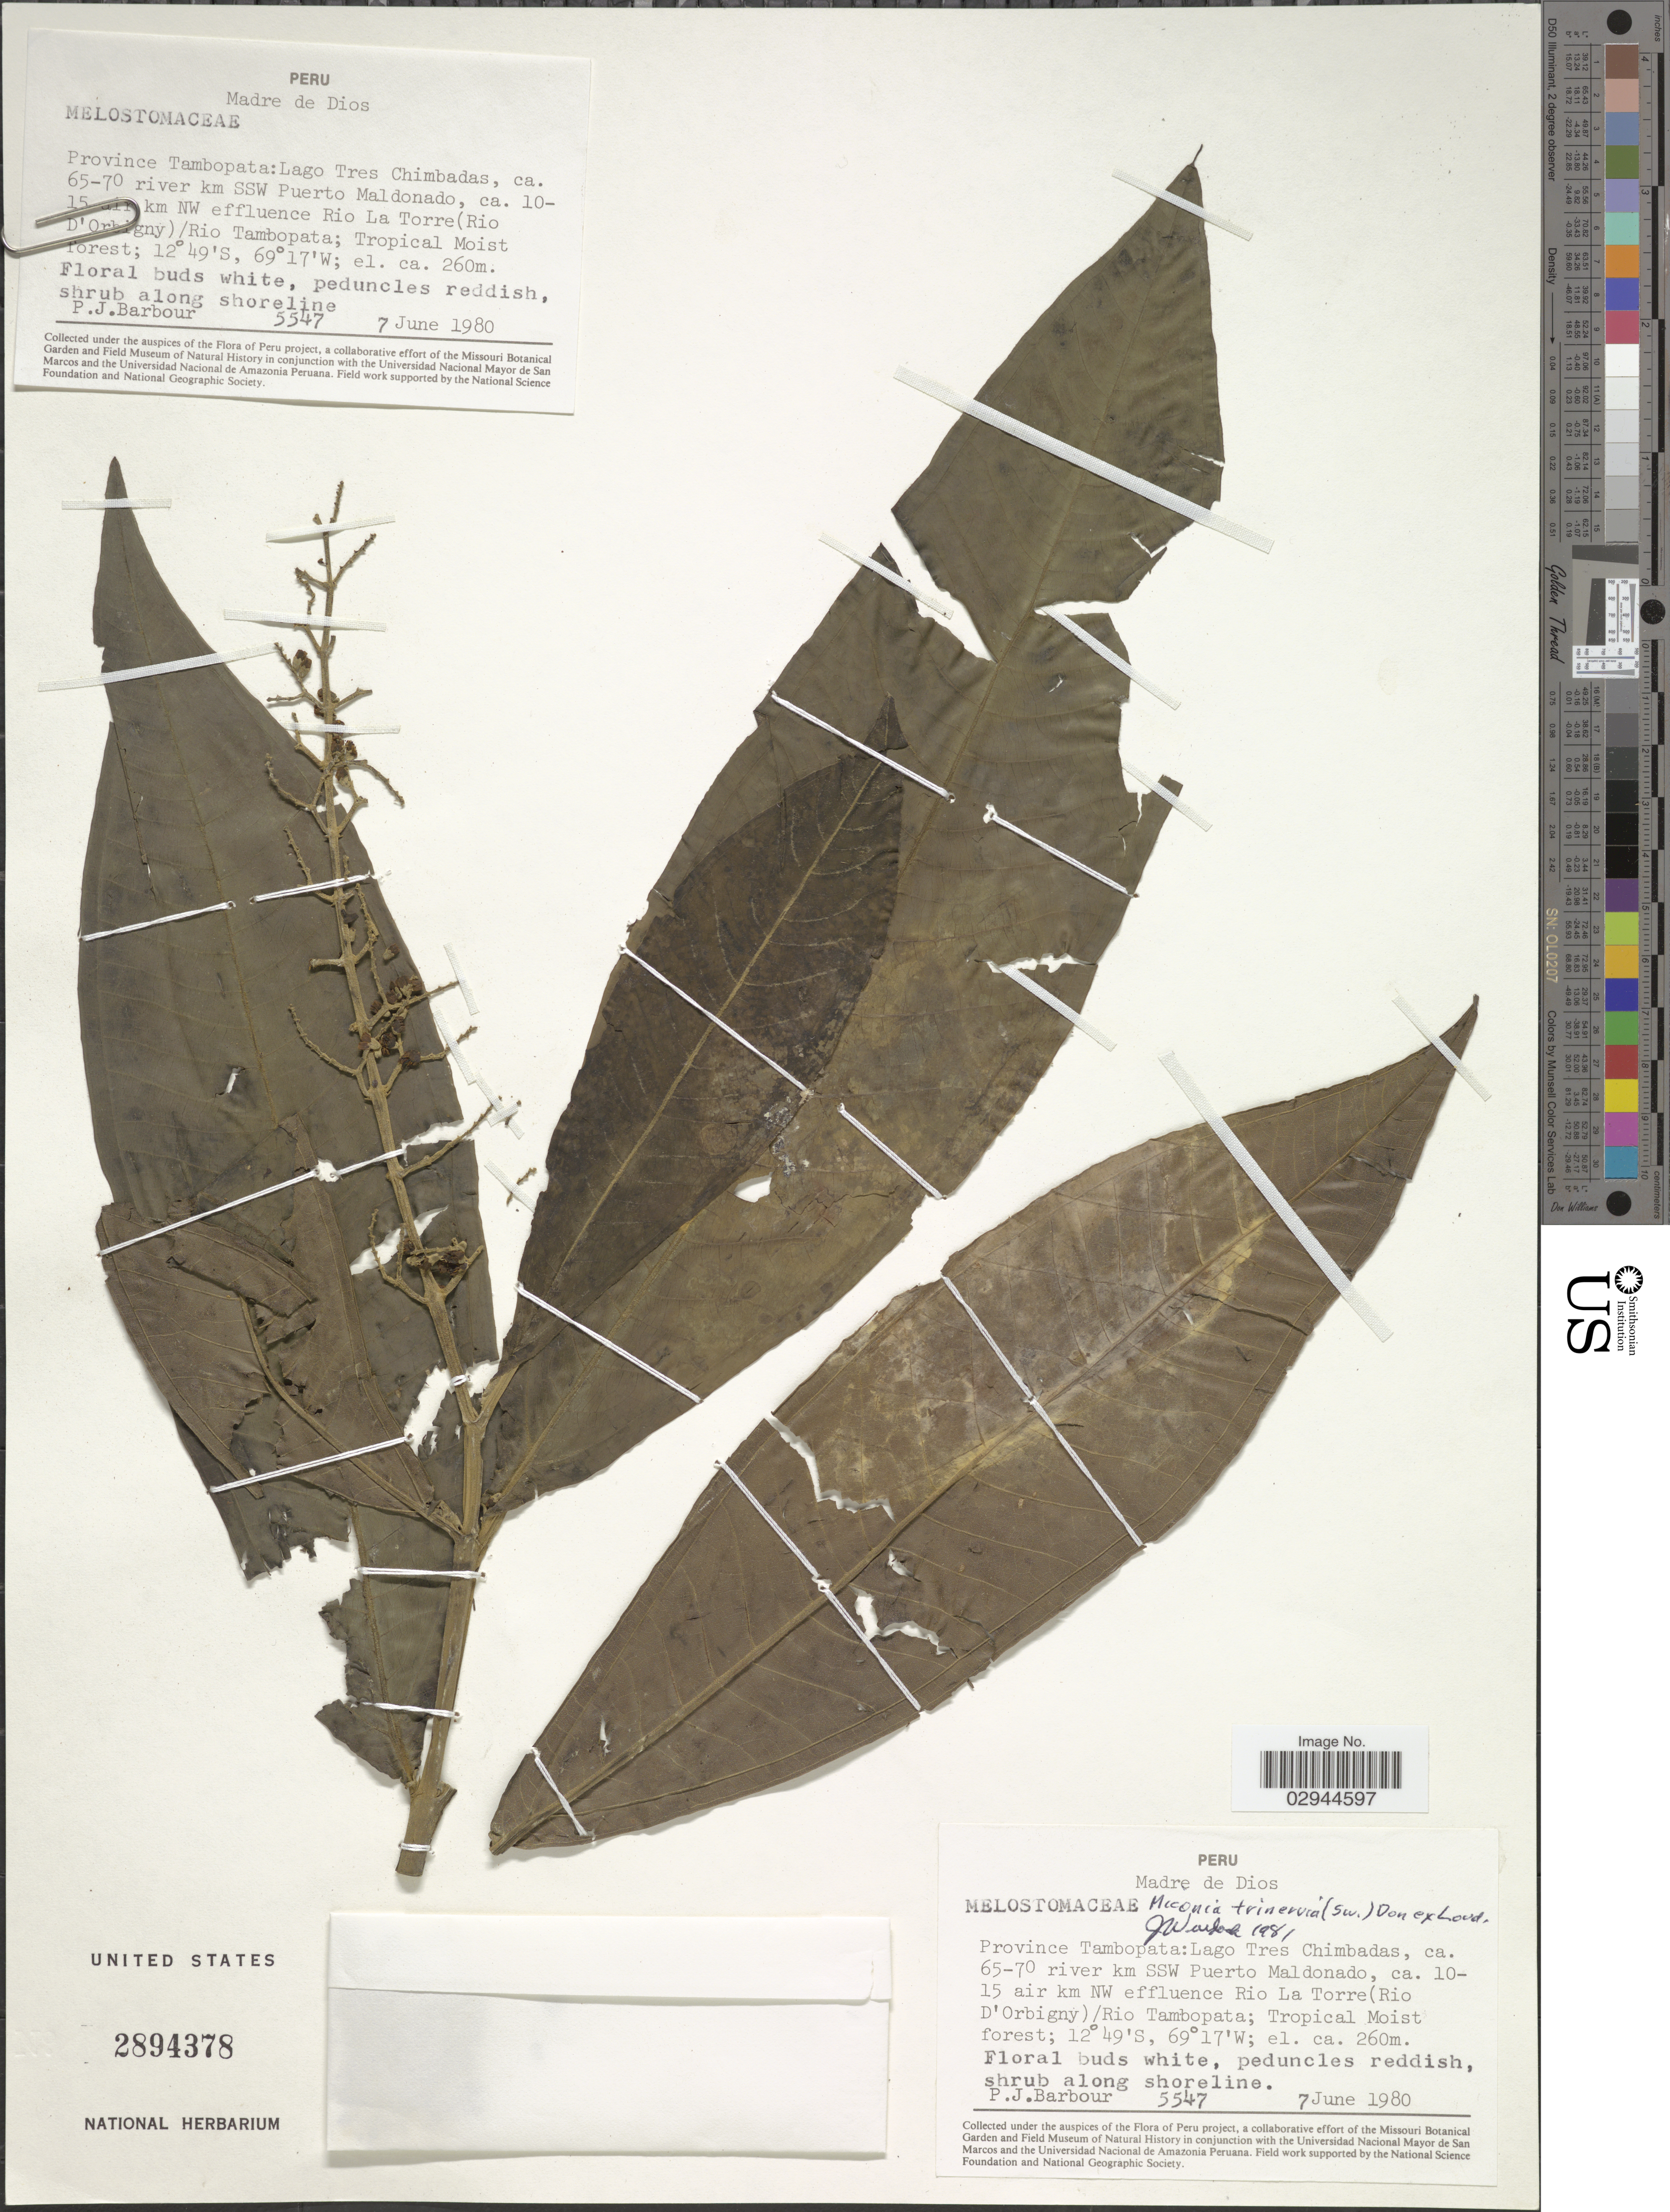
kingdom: Plantae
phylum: Tracheophyta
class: Magnoliopsida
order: Myrtales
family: Melastomataceae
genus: Miconia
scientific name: Miconia trinervia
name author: (Sw.) D. Don ex Loudon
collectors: P. Barbour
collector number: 5547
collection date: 1980-06-07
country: Peru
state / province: Madre de Dios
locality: Province Tambopata, Lago Tres Chimbadas, ca. 65-70 river km SSW Puerto Maldonado, ca. 10-15 air km NW effluence Rio La Torre (Rio D'Orbigny)/Rio Tambopata.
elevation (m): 260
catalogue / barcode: US 2894378